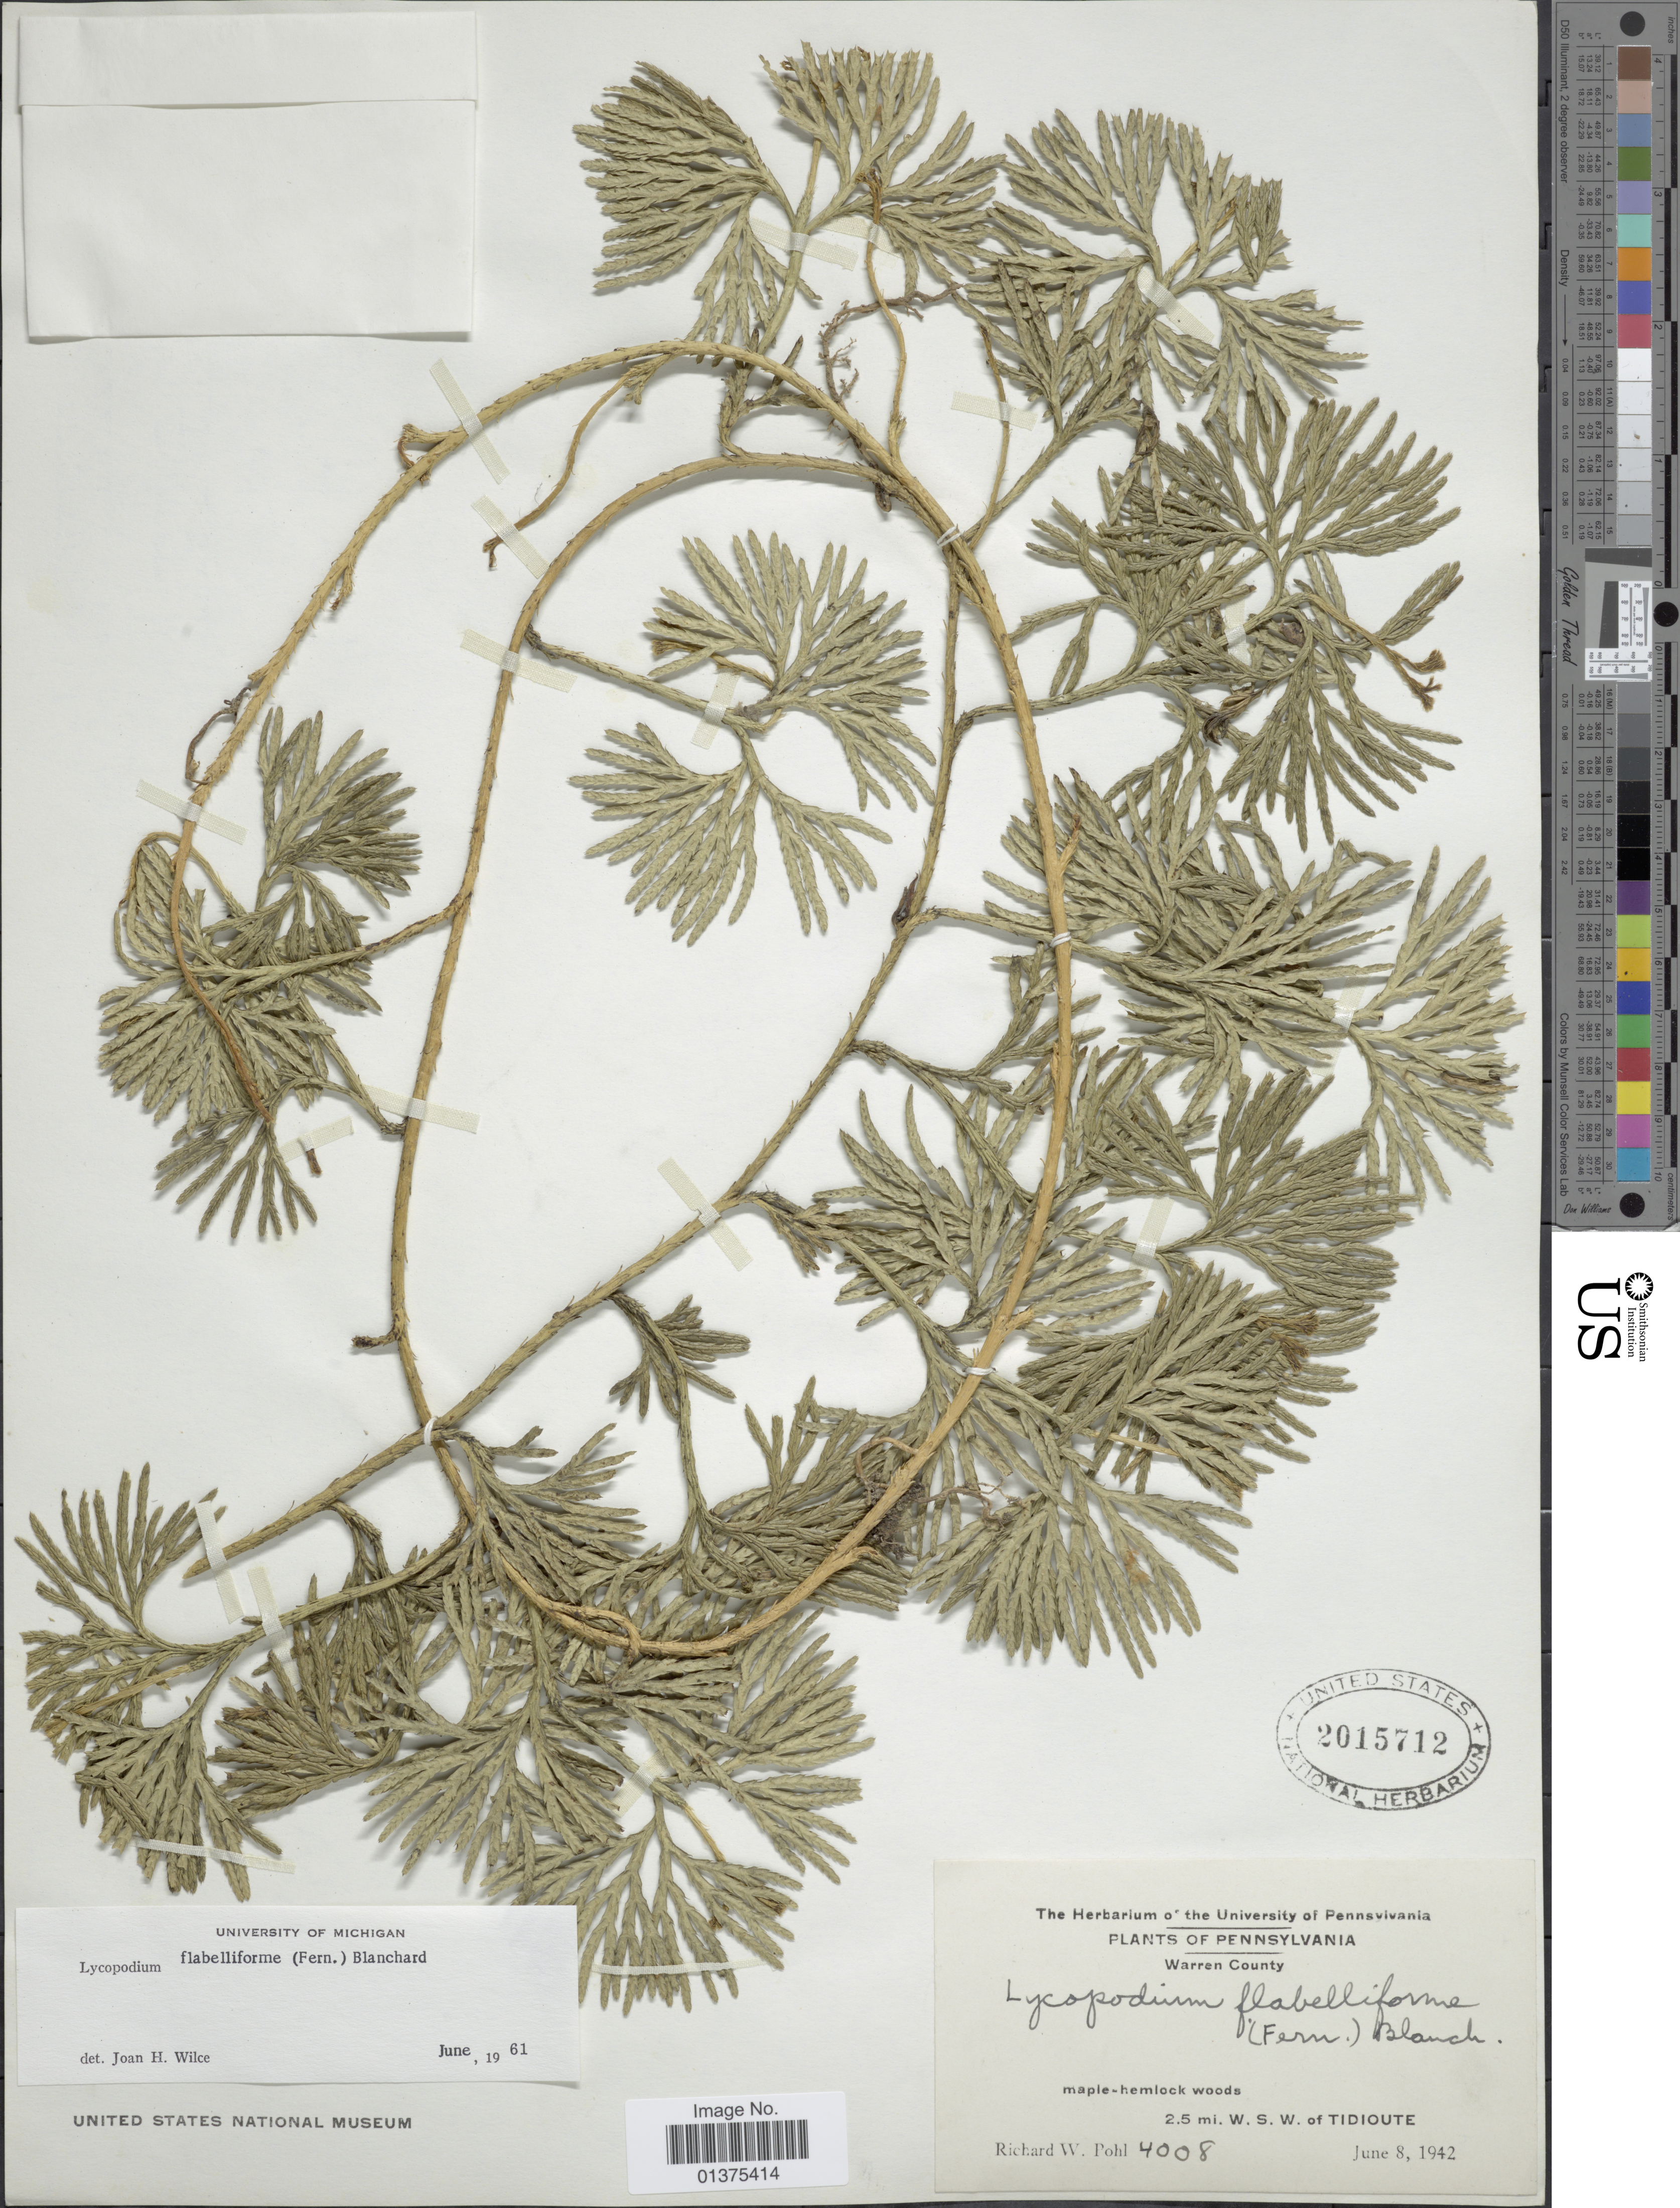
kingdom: Plantae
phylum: Tracheophyta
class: Lycopodiopsida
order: Lycopodiales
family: Lycopodiaceae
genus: Diphasiastrum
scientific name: Diphasiastrum digitatum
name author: (Dill. ex A. Braun) Holub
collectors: R. W. Pohl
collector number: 4008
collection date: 1942-06-08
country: United States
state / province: Pennsylvania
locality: Warren County, Maple-hemlock woods 2.5 mi W.S.W. of Tidioute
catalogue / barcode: US 2015712